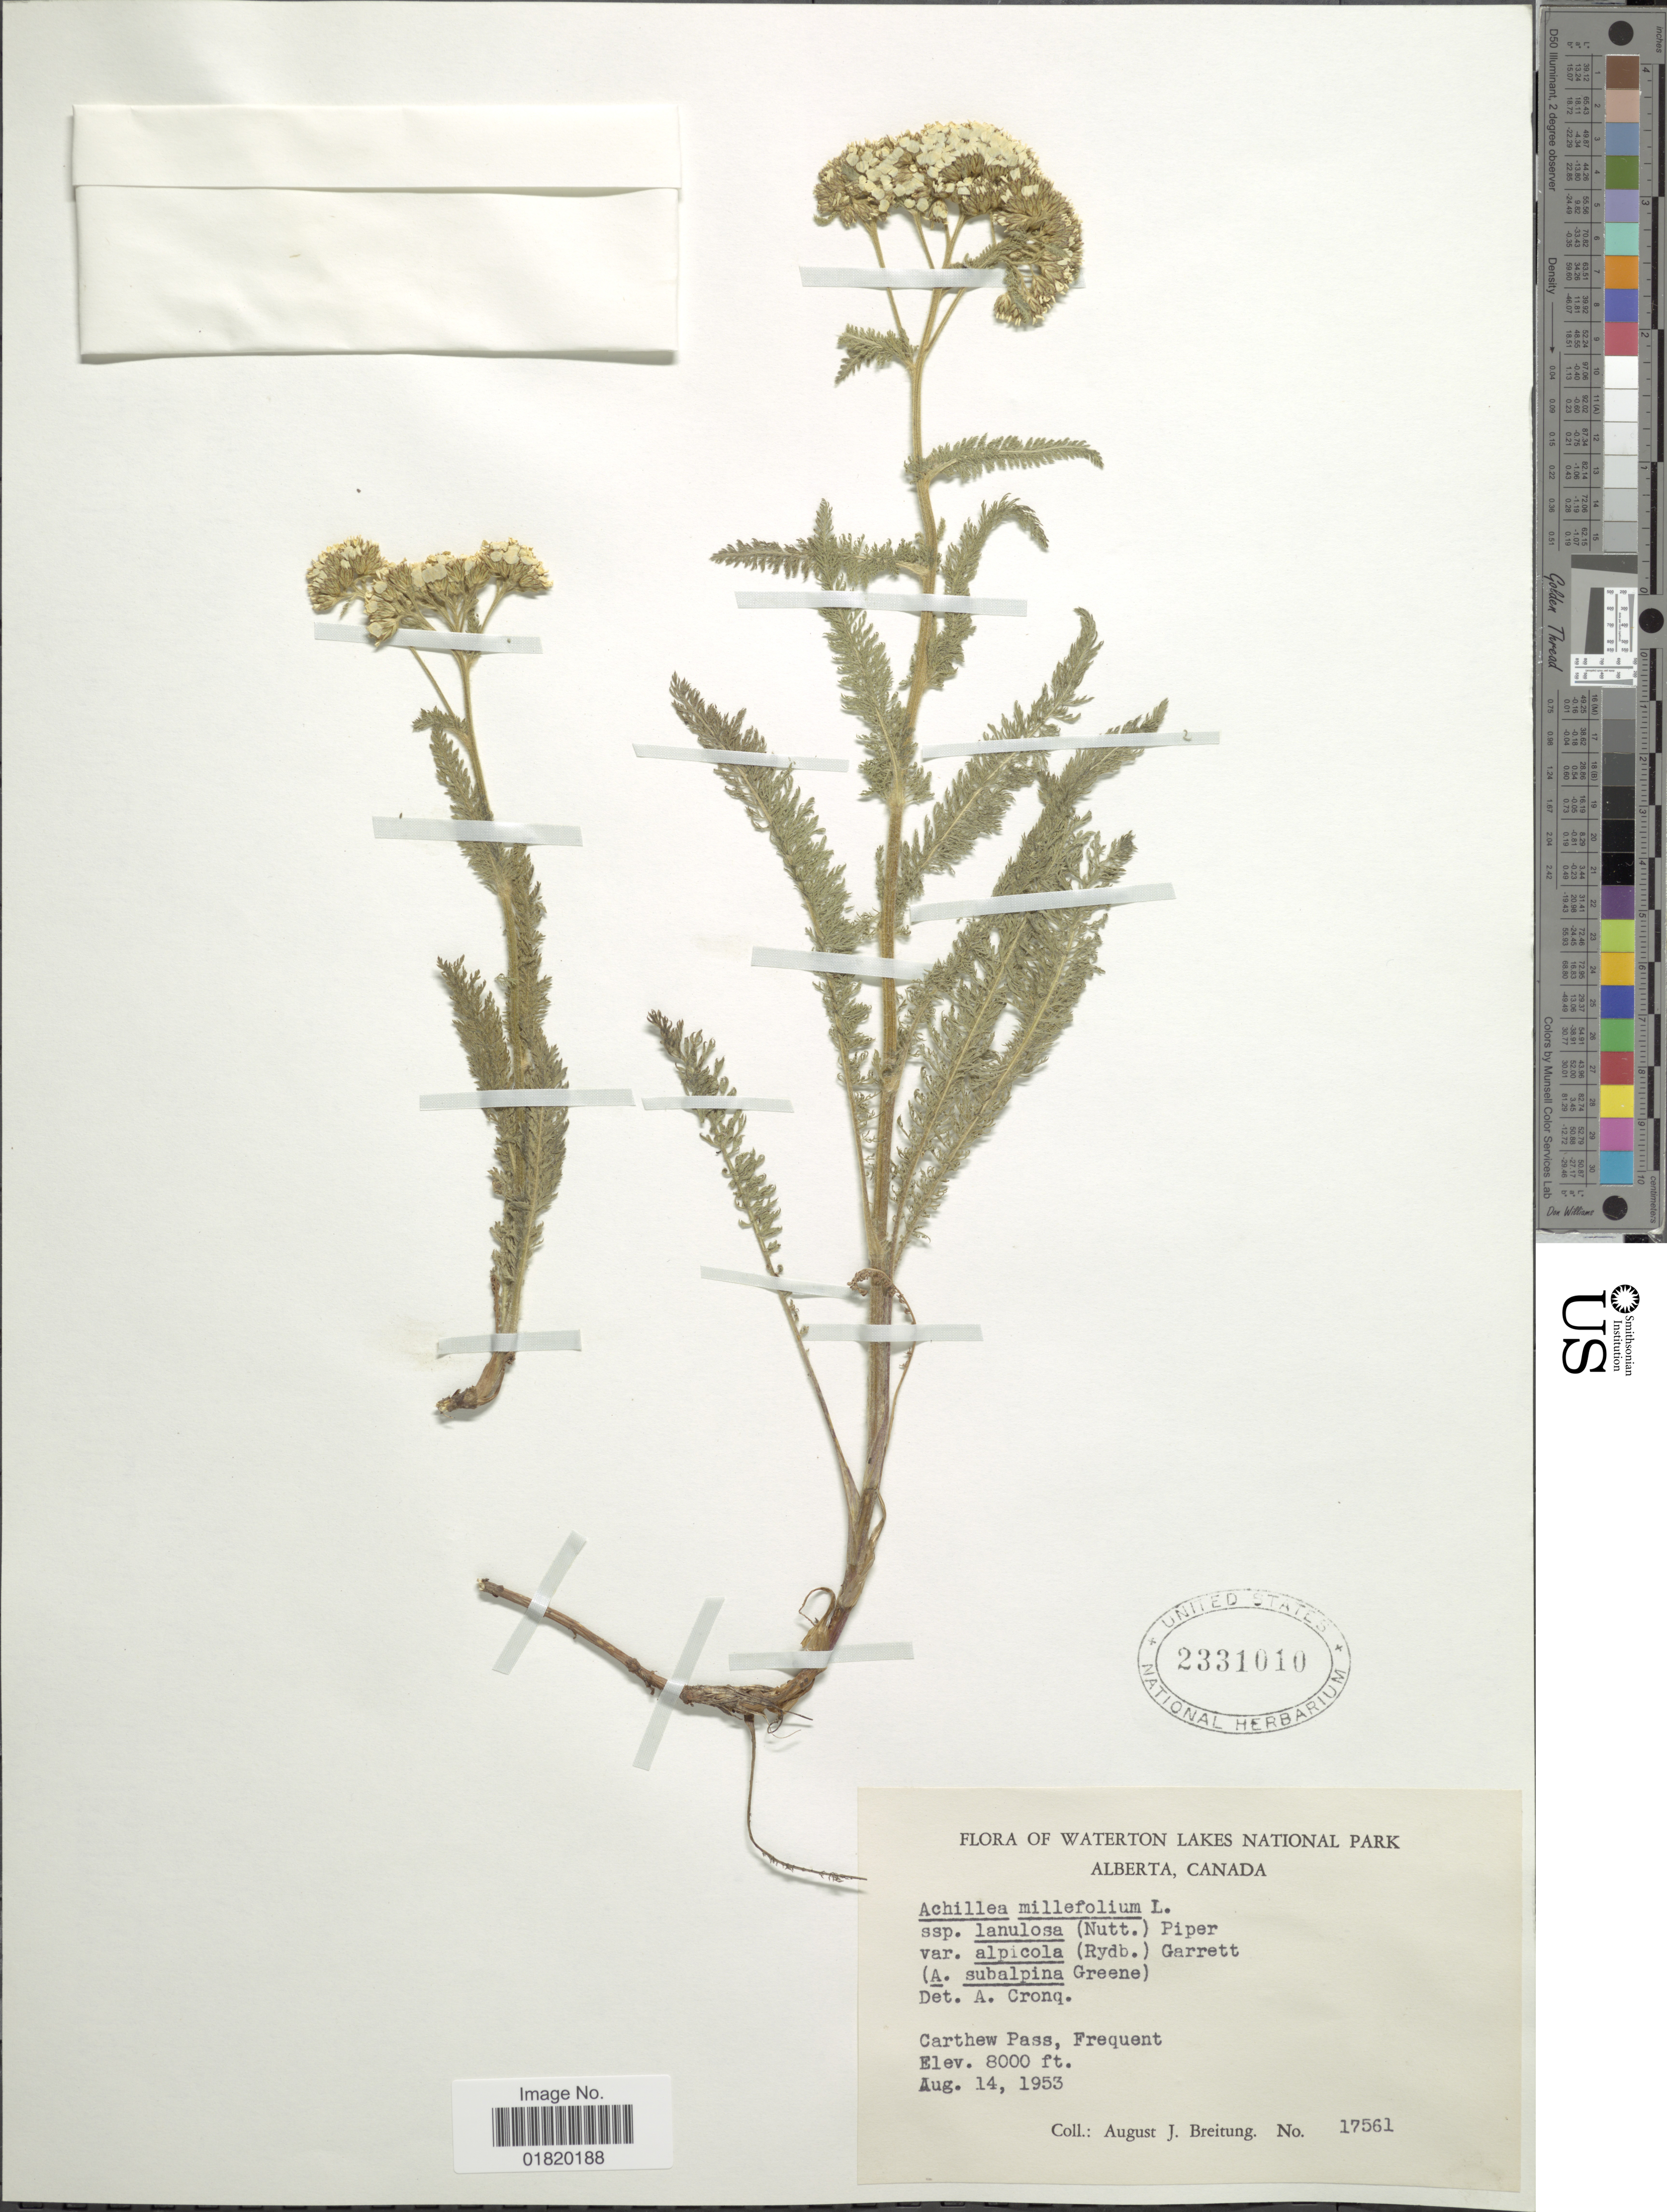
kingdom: Plantae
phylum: Tracheophyta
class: Magnoliopsida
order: Asterales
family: Asteraceae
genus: Achillea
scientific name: Achillea millefolium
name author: L.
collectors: A. Breitung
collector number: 17561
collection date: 1953-08-14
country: Canada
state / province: Alberta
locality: Waterton Lakes National Park. Carthew Pass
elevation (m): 2438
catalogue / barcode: US 2331010